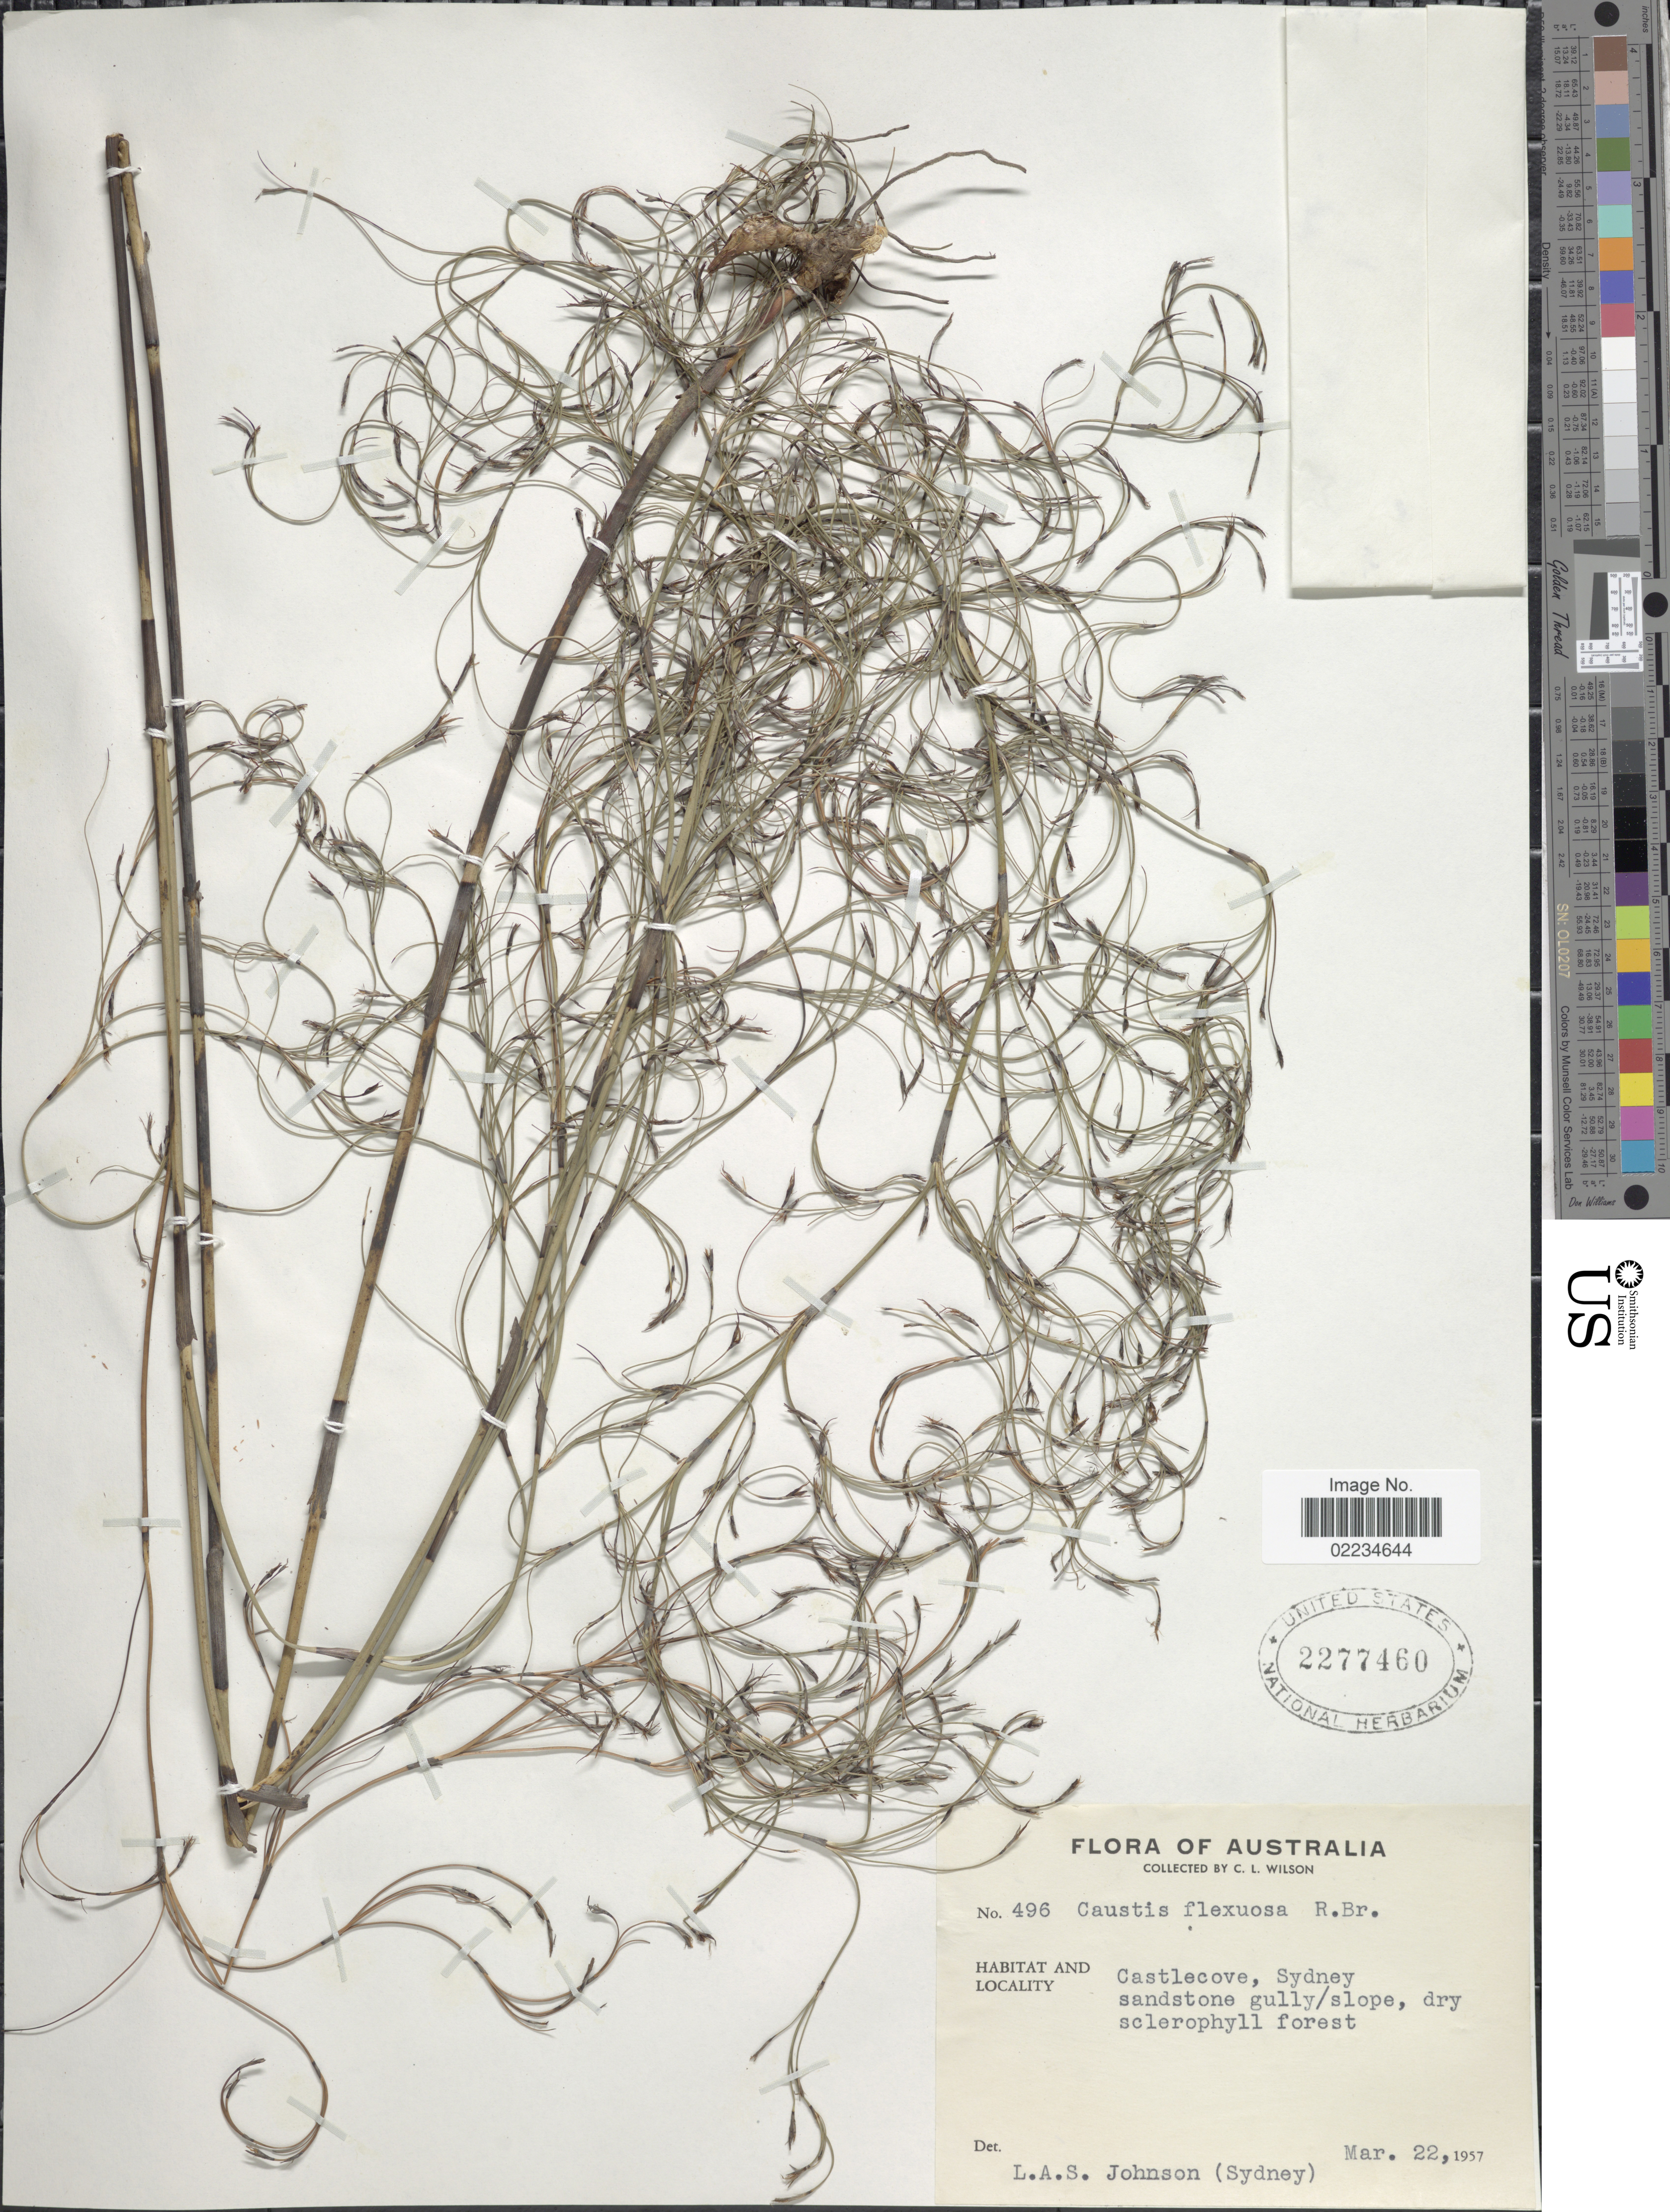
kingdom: Plantae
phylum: Tracheophyta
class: Liliopsida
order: Poales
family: Cyperaceae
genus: Caustis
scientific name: Caustis flexuosa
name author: R. Br.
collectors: L. A. S. Johnson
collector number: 496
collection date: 1957-03-22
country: Australia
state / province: New South Wales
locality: Castlecove, Sydney sandstone gully/slope, dry sclerophyll forest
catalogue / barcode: US 2277460